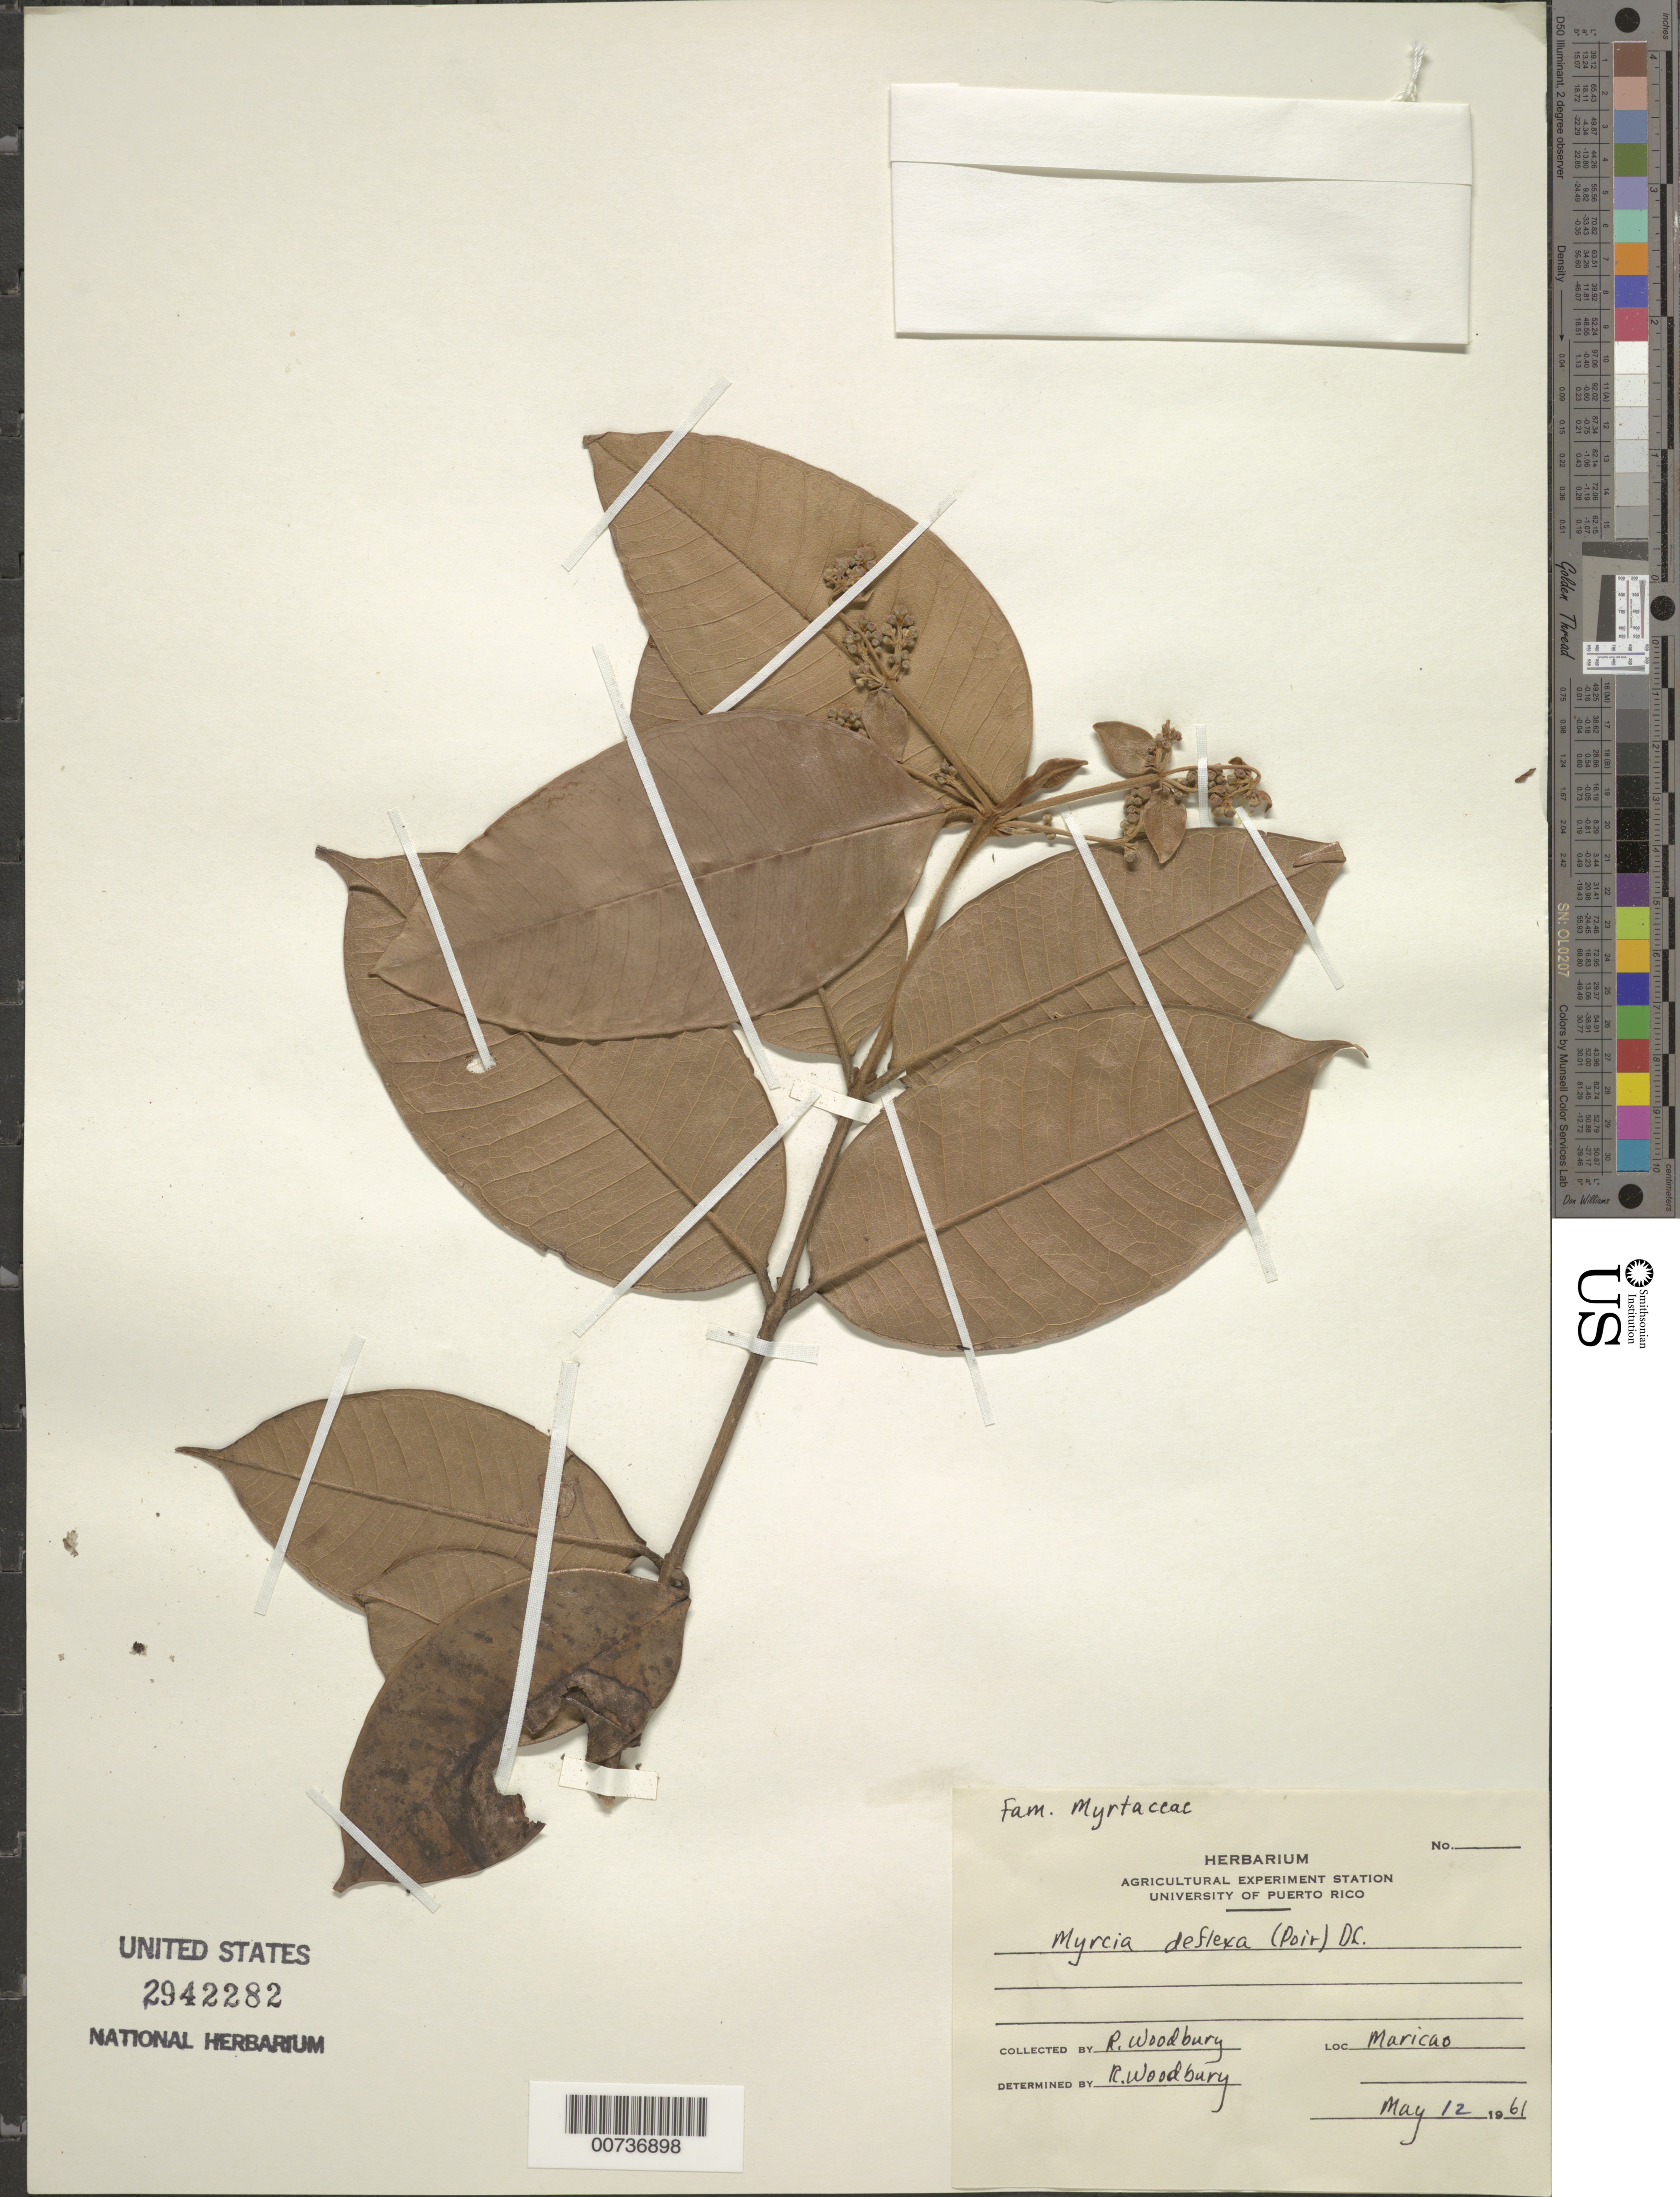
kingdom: Plantae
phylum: Tracheophyta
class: Magnoliopsida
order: Myrtales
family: Myrtaceae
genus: Myrcia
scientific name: Myrcia deflexa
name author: (Poir.) DC.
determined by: Woodbury, R. O.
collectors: R. O. Woodbury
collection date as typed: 12 May 1961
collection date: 1961-05-12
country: Puerto Rico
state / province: Maricao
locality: Maricao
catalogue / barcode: US 2942282